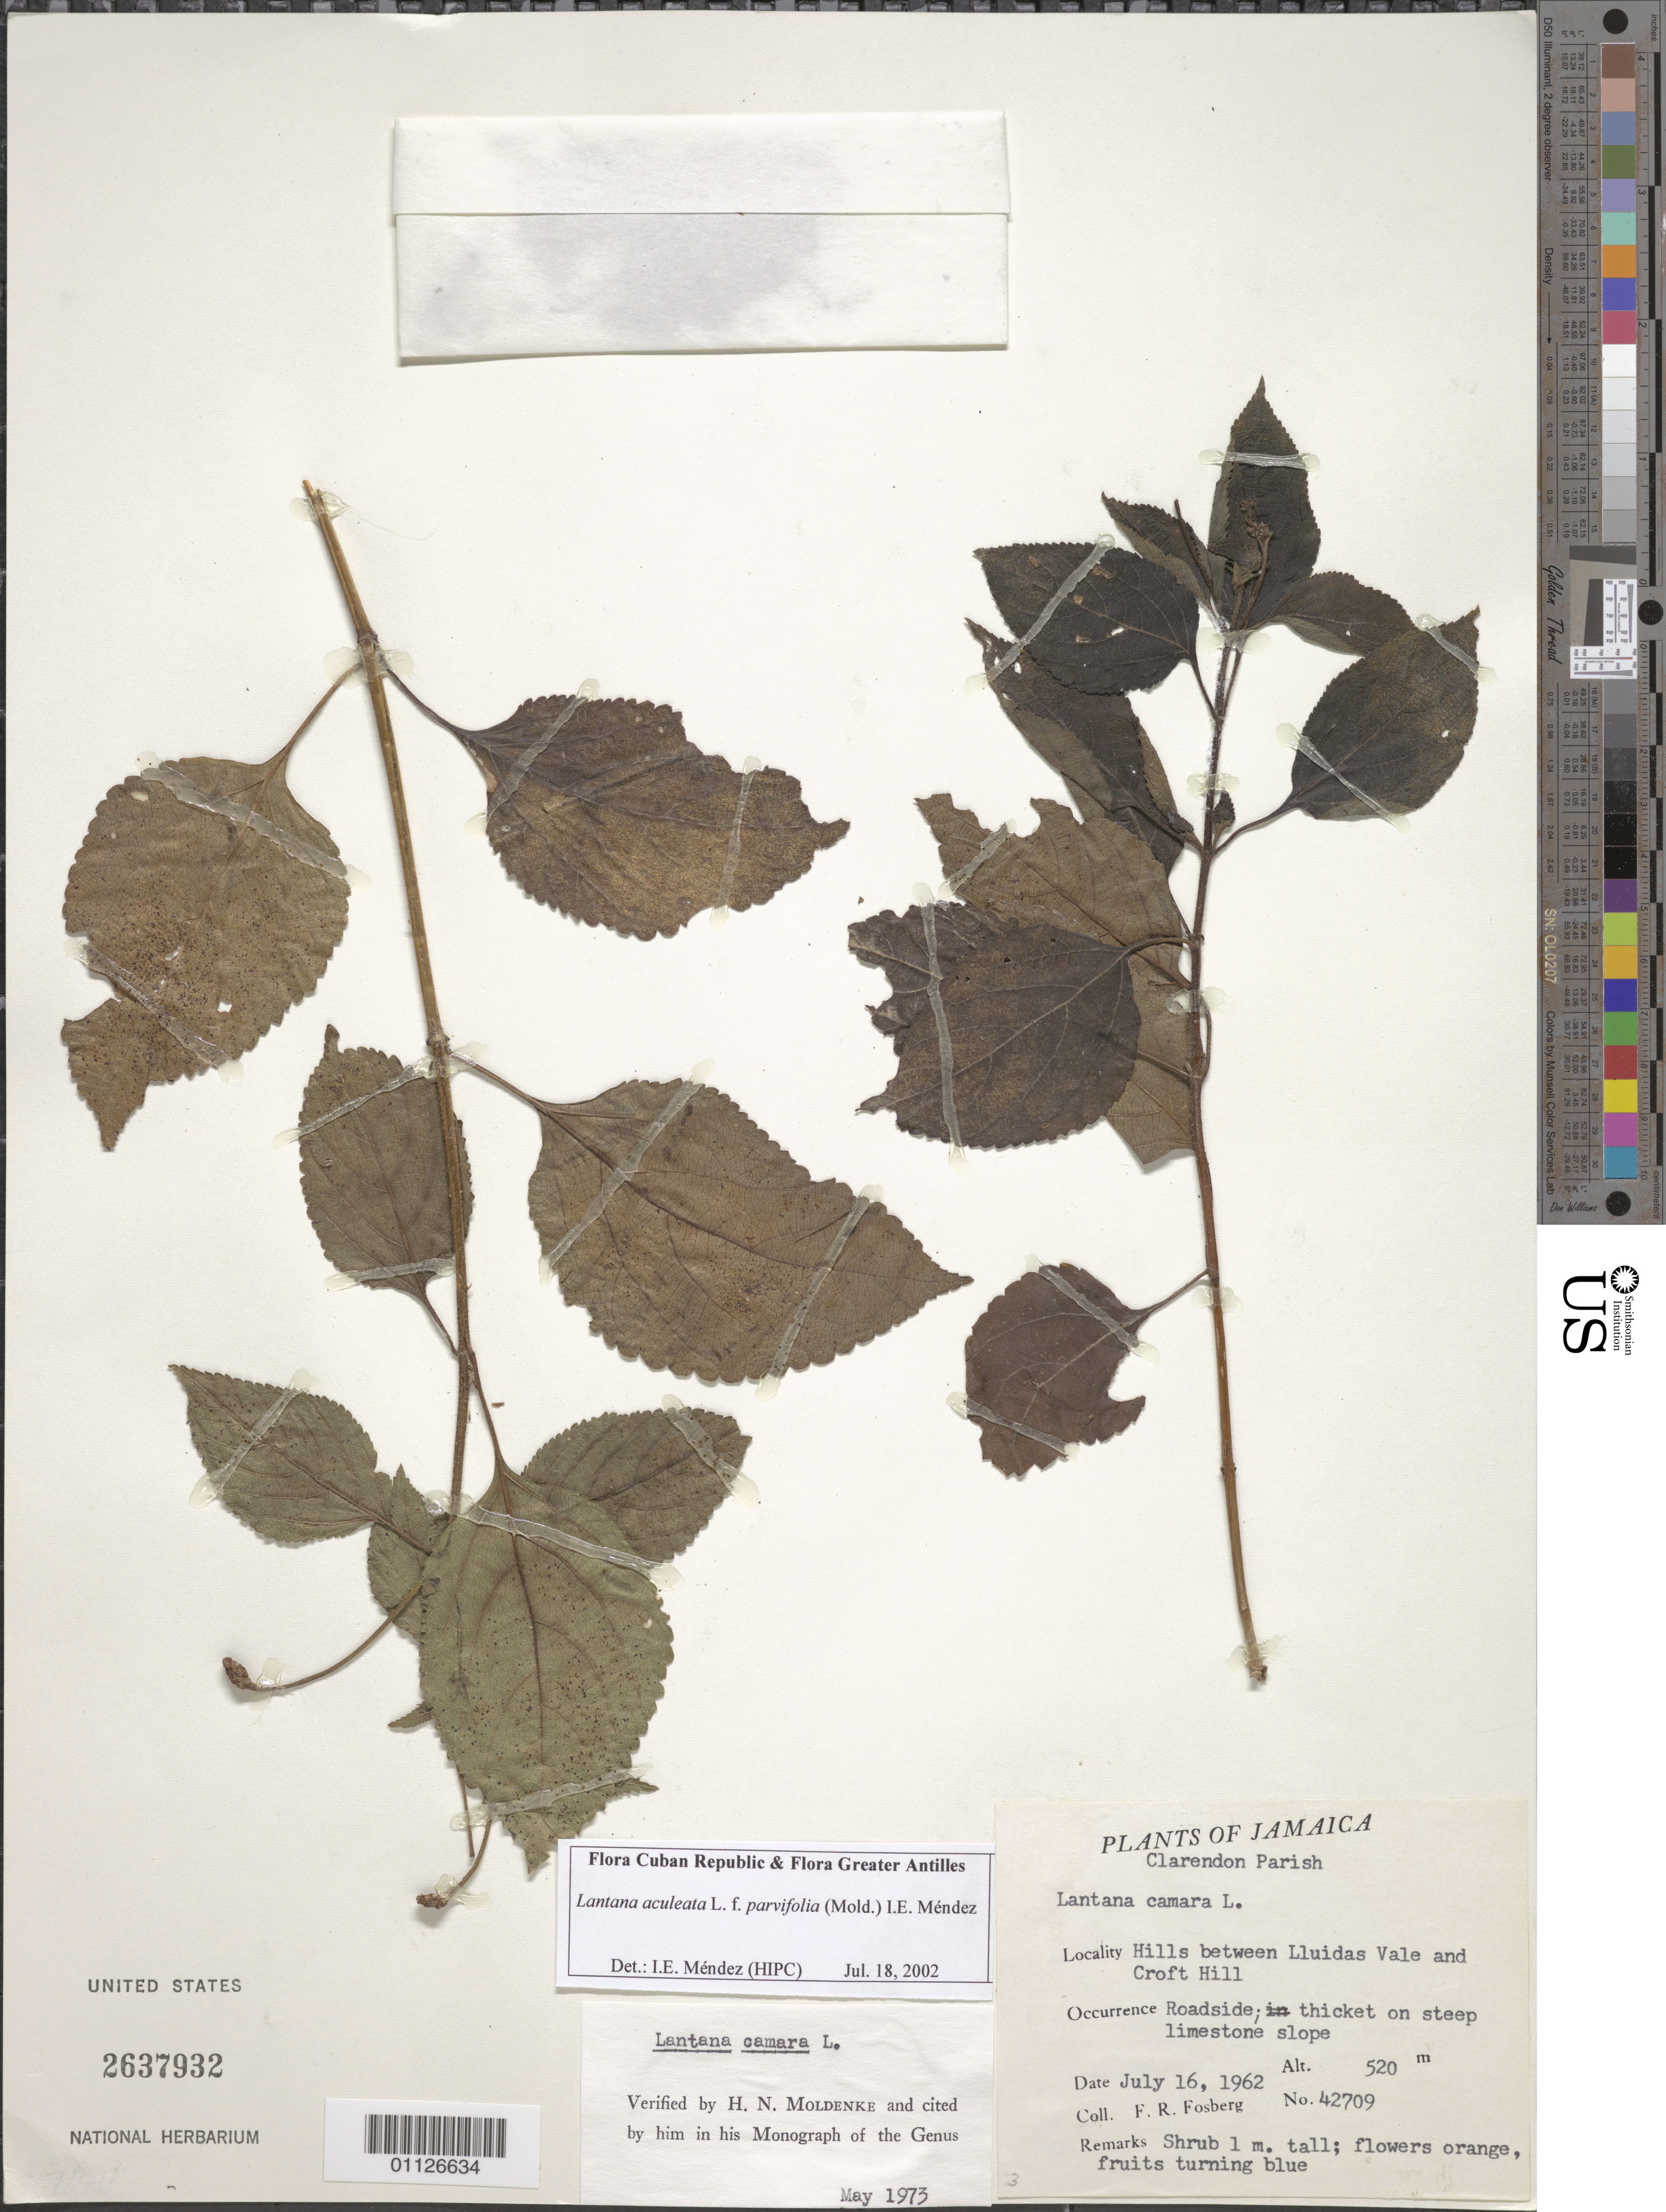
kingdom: Plantae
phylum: Tracheophyta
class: Magnoliopsida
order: Lamiales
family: Verbenaceae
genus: Lantana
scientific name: Lantana aculeata f. parvifolia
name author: (Moldenke ex D.N. Gibson) I.E. Méndez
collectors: F. R. Fosberg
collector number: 42709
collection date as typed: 16 Jul 1962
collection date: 1962-07-16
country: Jamaica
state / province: Clarendon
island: Jamaica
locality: Hills between Lluidas Vale and Croft Hill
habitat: roadside; in thicket on steep limestone slope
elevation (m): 520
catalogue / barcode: US 2637932